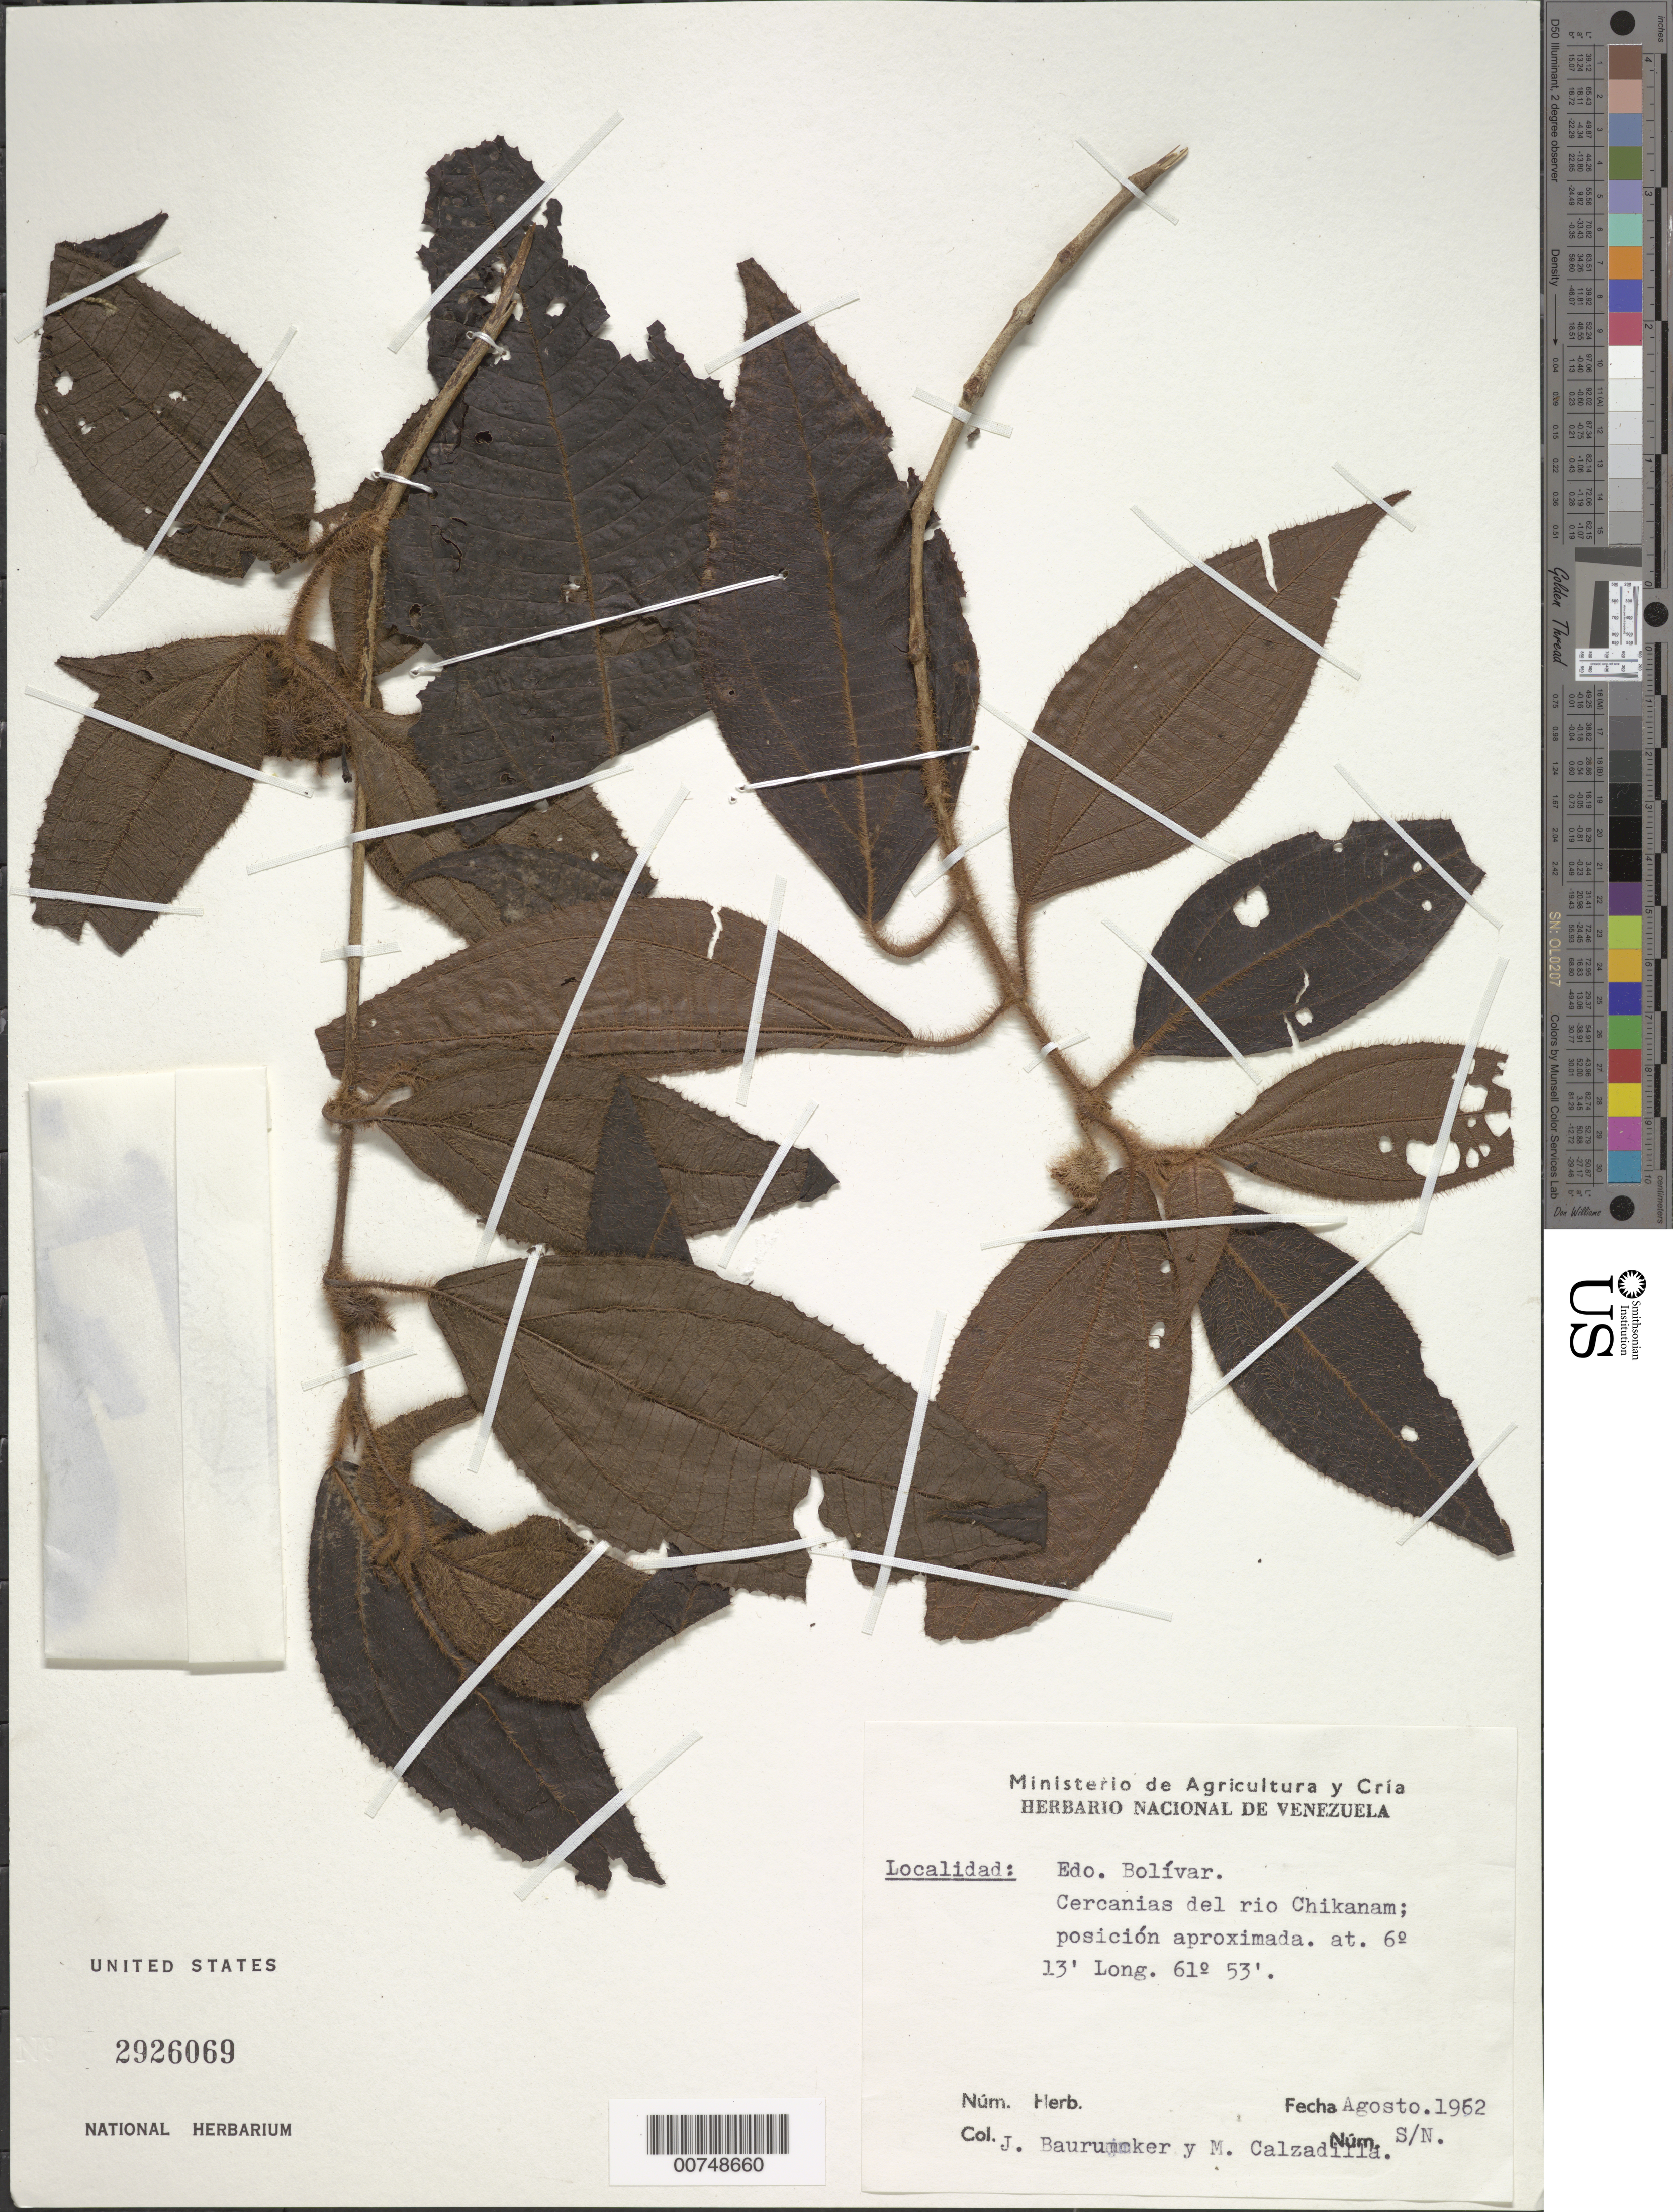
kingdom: Plantae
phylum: Tracheophyta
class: Magnoliopsida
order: Myrtales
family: Melastomataceae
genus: Bellucia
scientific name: Bellucia egensis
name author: (DC.) Penneys et al.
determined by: Strong, Mark T., (BOT), Smithsonian Institution - National Museum of Natural History (UNITED STATES)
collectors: J. Baumrucker & M. Calzadillas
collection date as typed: Aug-62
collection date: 1962-08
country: Venezuela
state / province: Bolívar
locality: Río Chikanam, cercanias del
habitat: Near river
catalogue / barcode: US 2926069